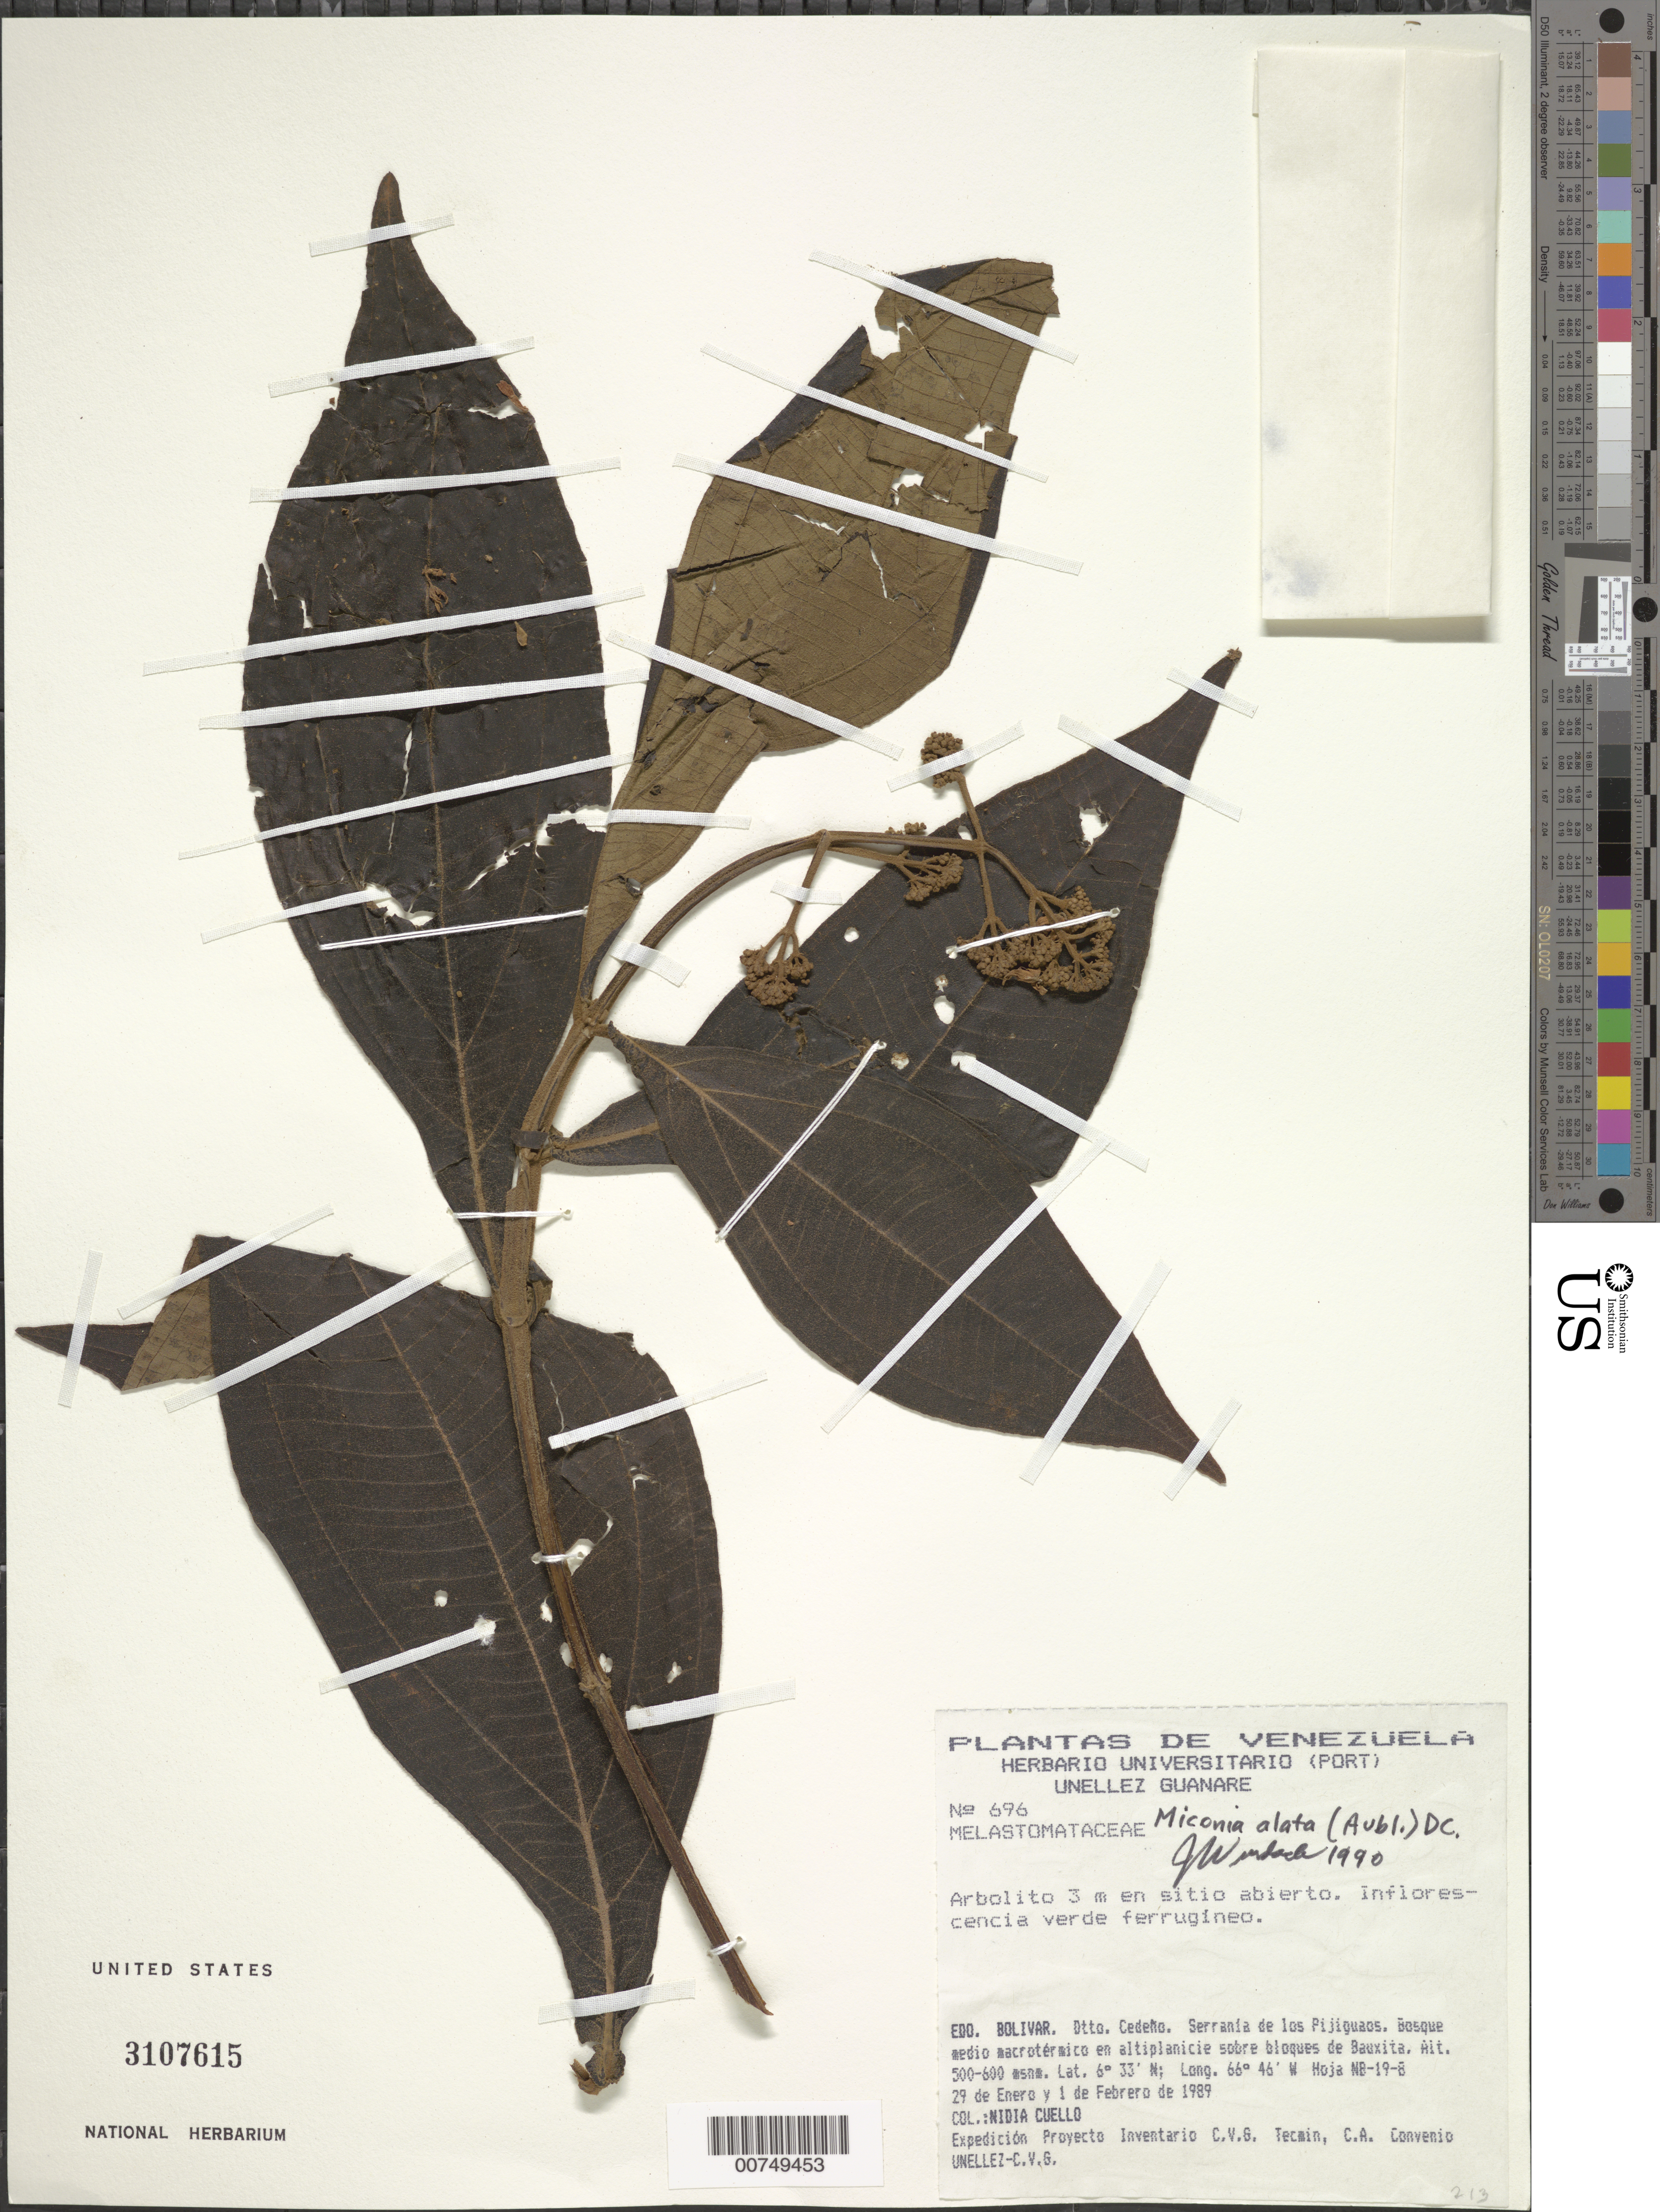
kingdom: Plantae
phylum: Tracheophyta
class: Magnoliopsida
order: Myrtales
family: Melastomataceae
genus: Miconia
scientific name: Miconia alata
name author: (Aubl.) DC.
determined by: Wurdack, John J., (US), US (UNITED STATES)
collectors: N. L. Cuello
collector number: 696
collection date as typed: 29-Jan-89 to 1-Feb-89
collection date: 1989-01-29/1989-02-01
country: Venezuela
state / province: Bolívar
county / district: Cedeño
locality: Serranía de los Pijiguaos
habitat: Sitio abierto; bosque medio macrotermico en altiplanicie sobre bloques de Bauxita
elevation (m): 500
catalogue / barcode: US 3107615